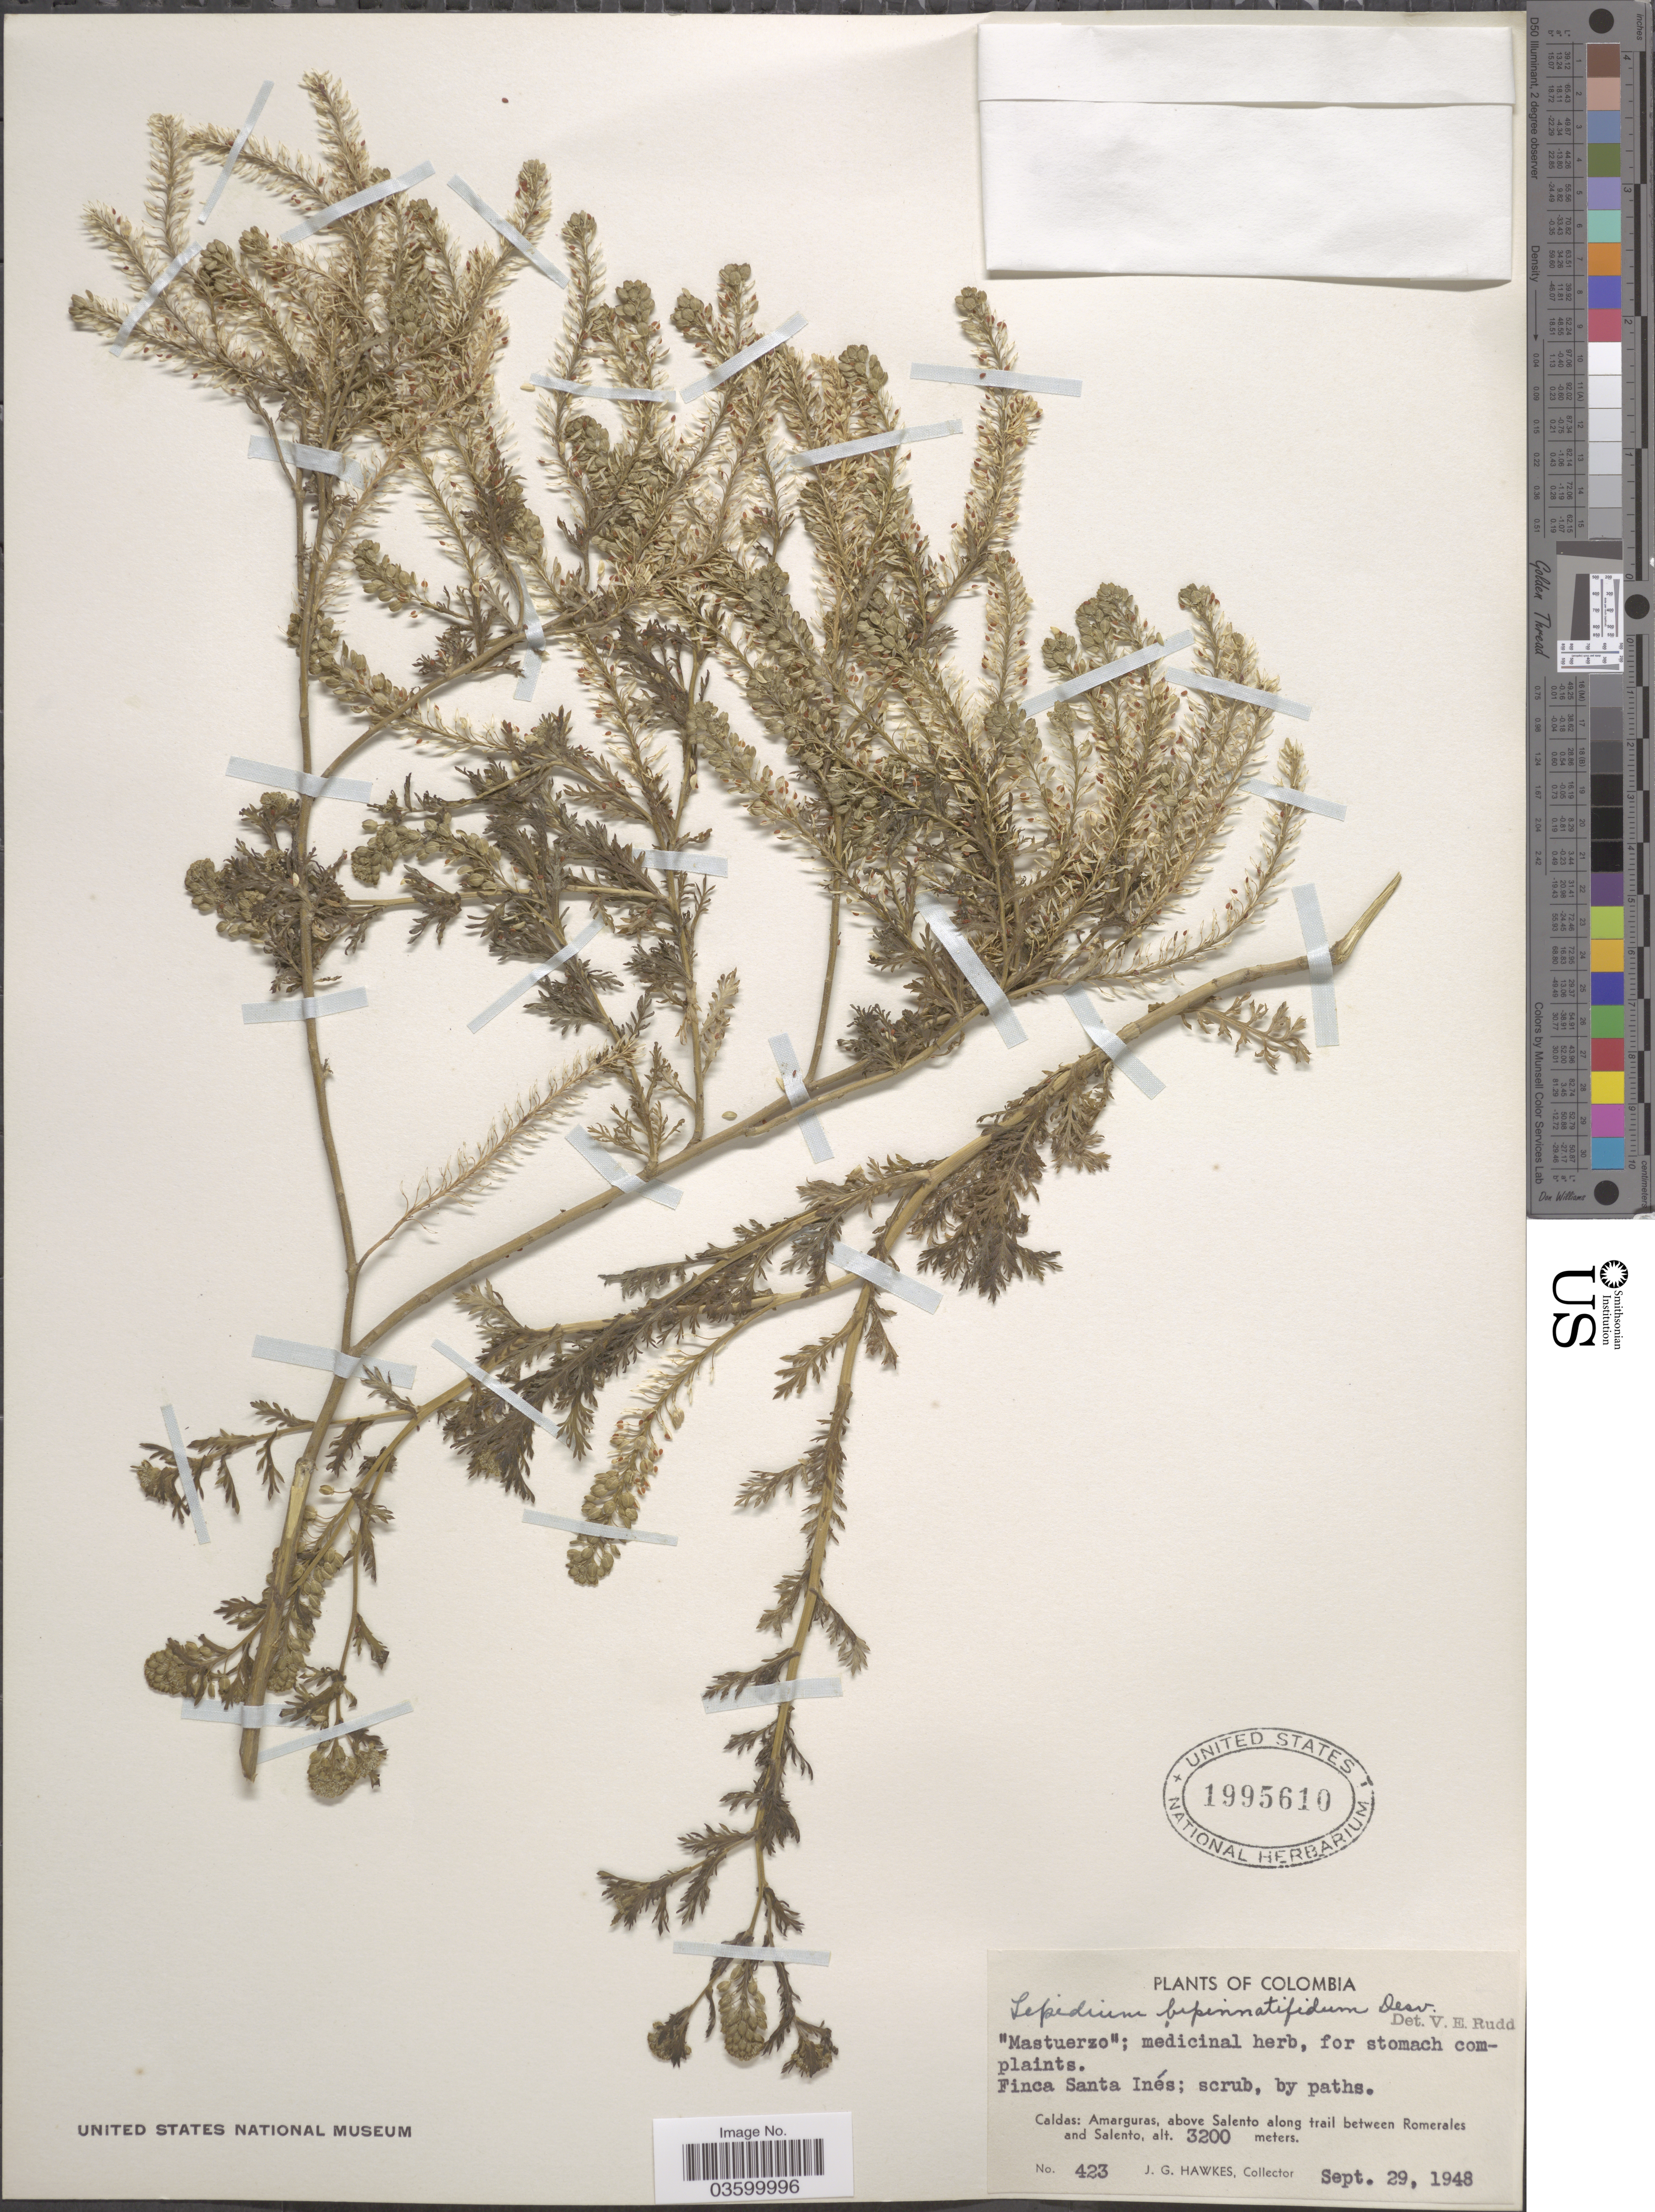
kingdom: Plantae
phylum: Tracheophyta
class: Magnoliopsida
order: Brassicales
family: Brassicaceae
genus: Lepidium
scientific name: Lepidium bipinnatifidum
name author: Desv.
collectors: J. Hawkes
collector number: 423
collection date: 1948-09-29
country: Colombia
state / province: Caldas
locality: Finca Santa Inés. Amarguras, above Salento along trail between Romerales and Salento.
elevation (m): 3200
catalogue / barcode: US 1995610